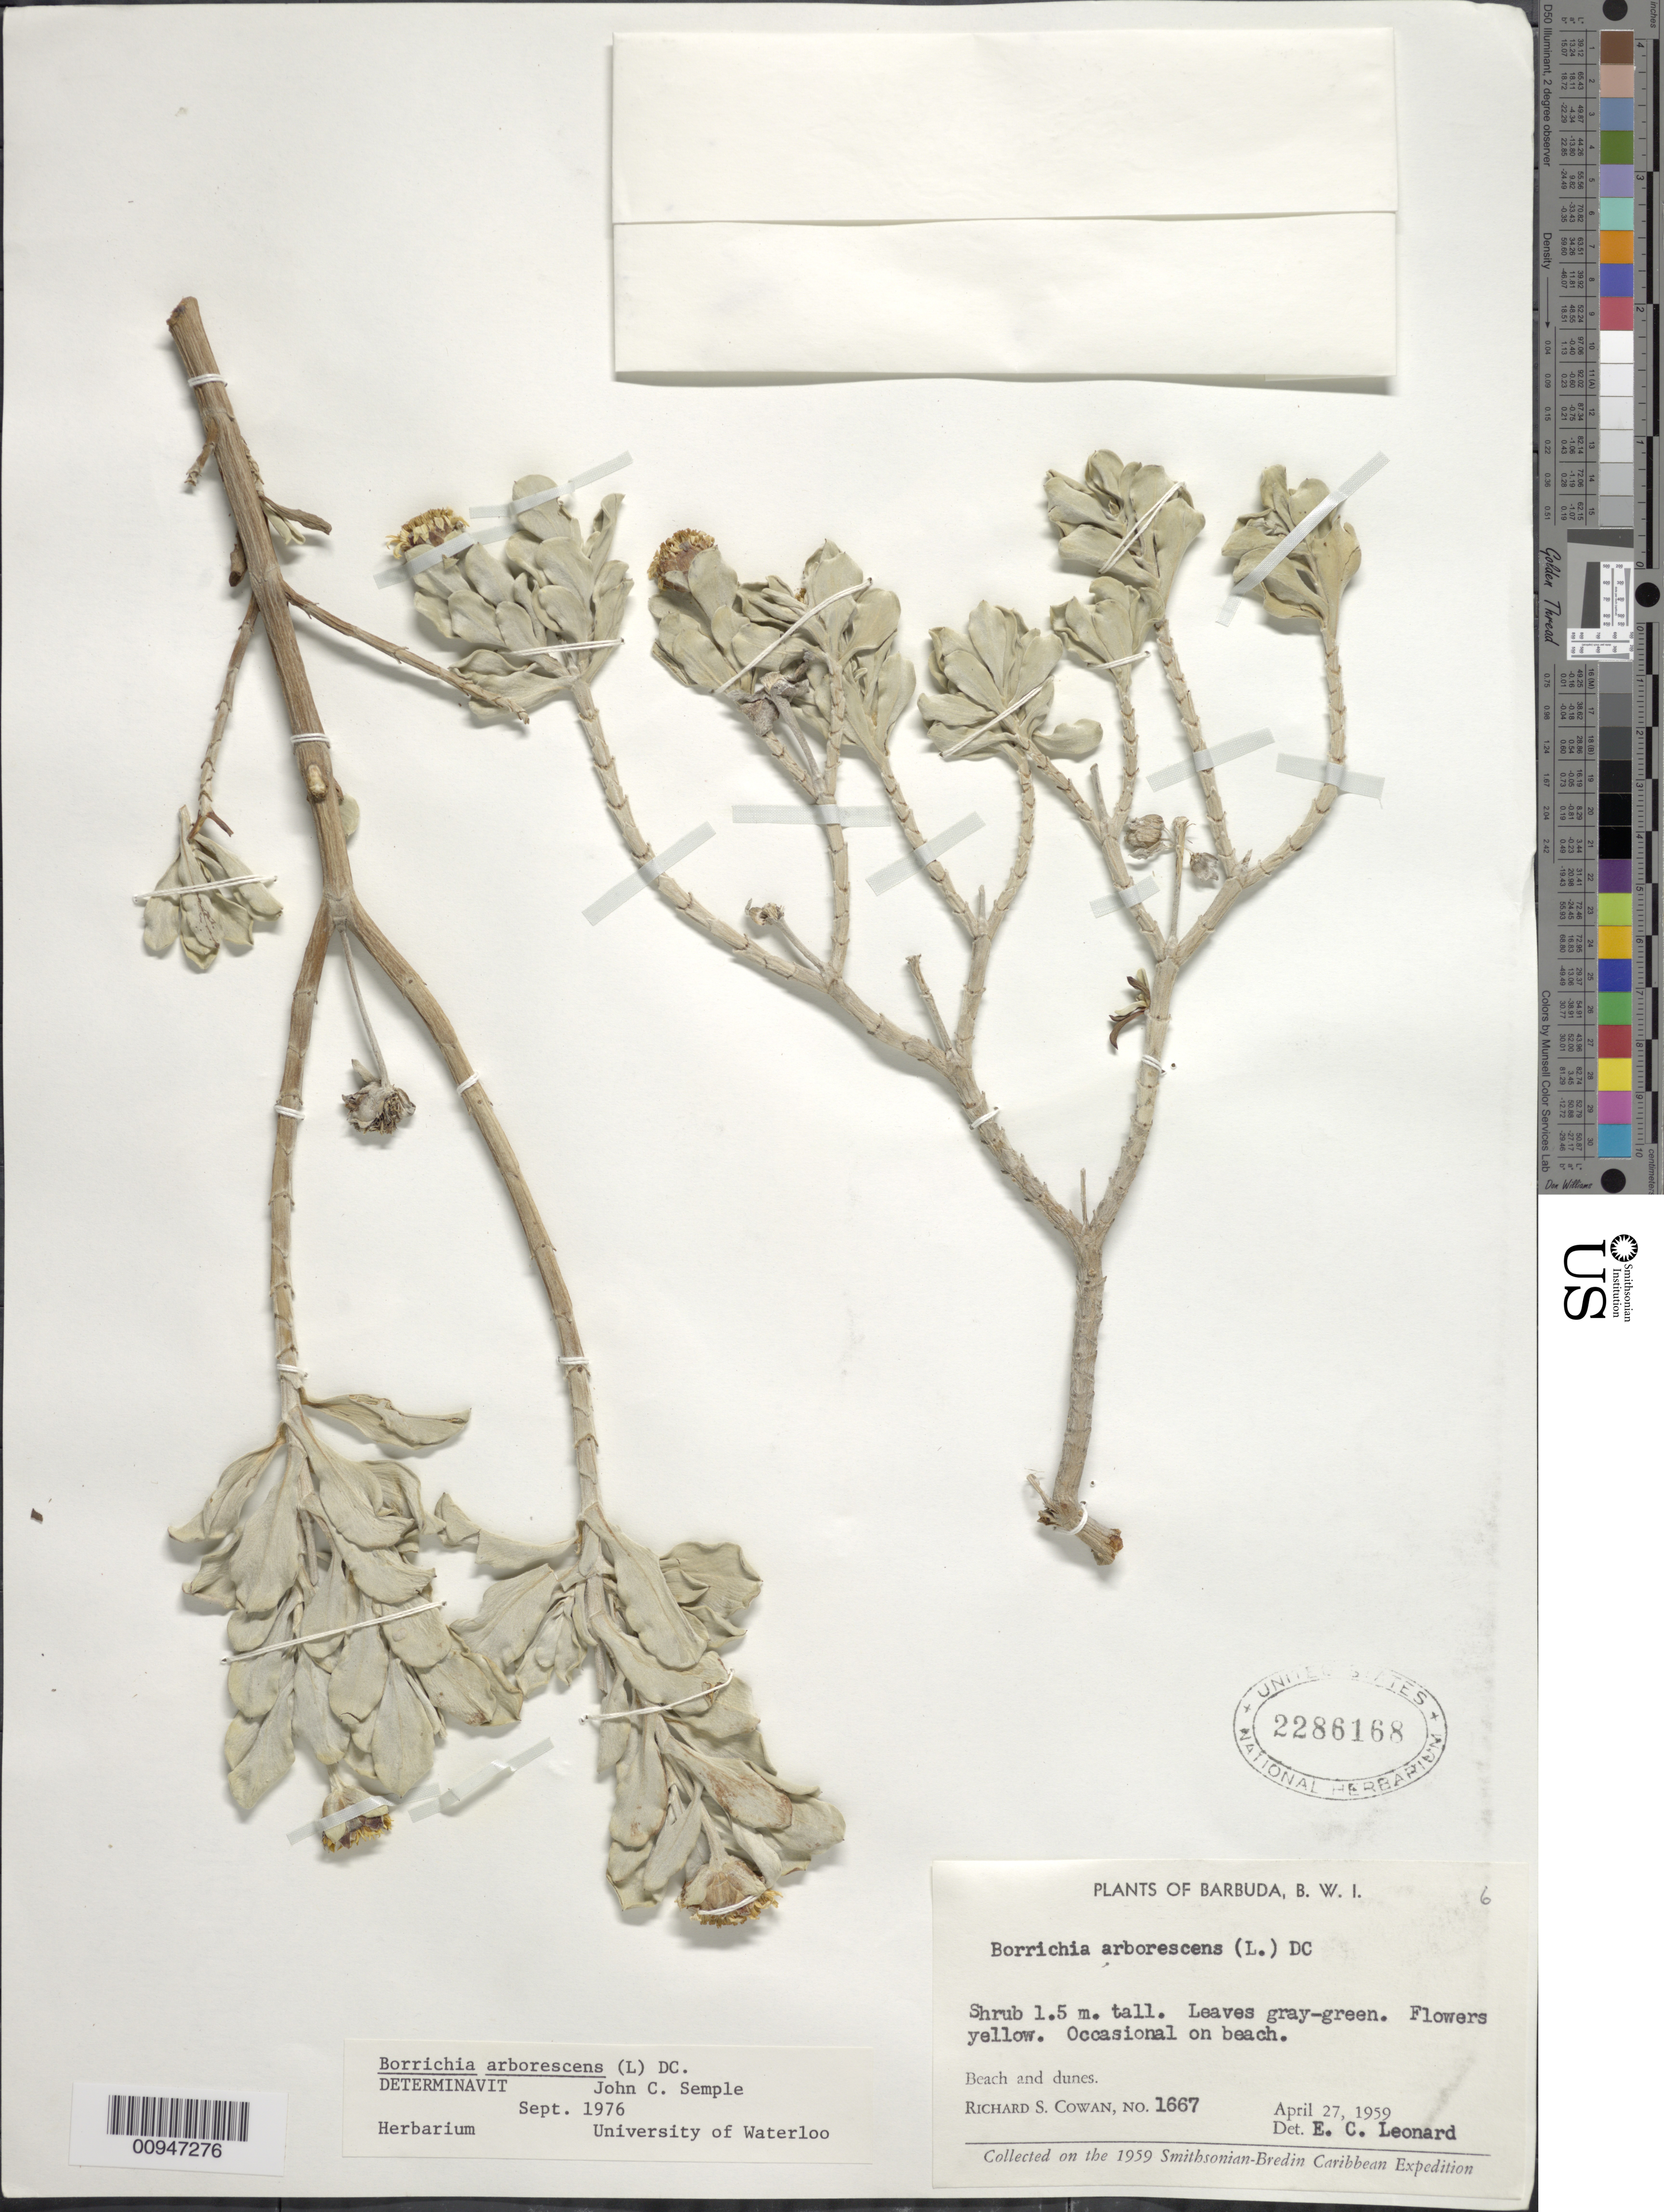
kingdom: Plantae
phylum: Tracheophyta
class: Magnoliopsida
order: Asterales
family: Asteraceae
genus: Borrichia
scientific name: Borrichia arborescens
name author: (L.) DC.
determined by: Semple, J. C.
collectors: R. S. Cowan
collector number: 1667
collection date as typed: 27 Apr 1959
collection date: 1959-04-27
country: Antigua and Barbuda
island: Barbuda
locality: Beach and dunes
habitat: On beach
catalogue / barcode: US 2286168